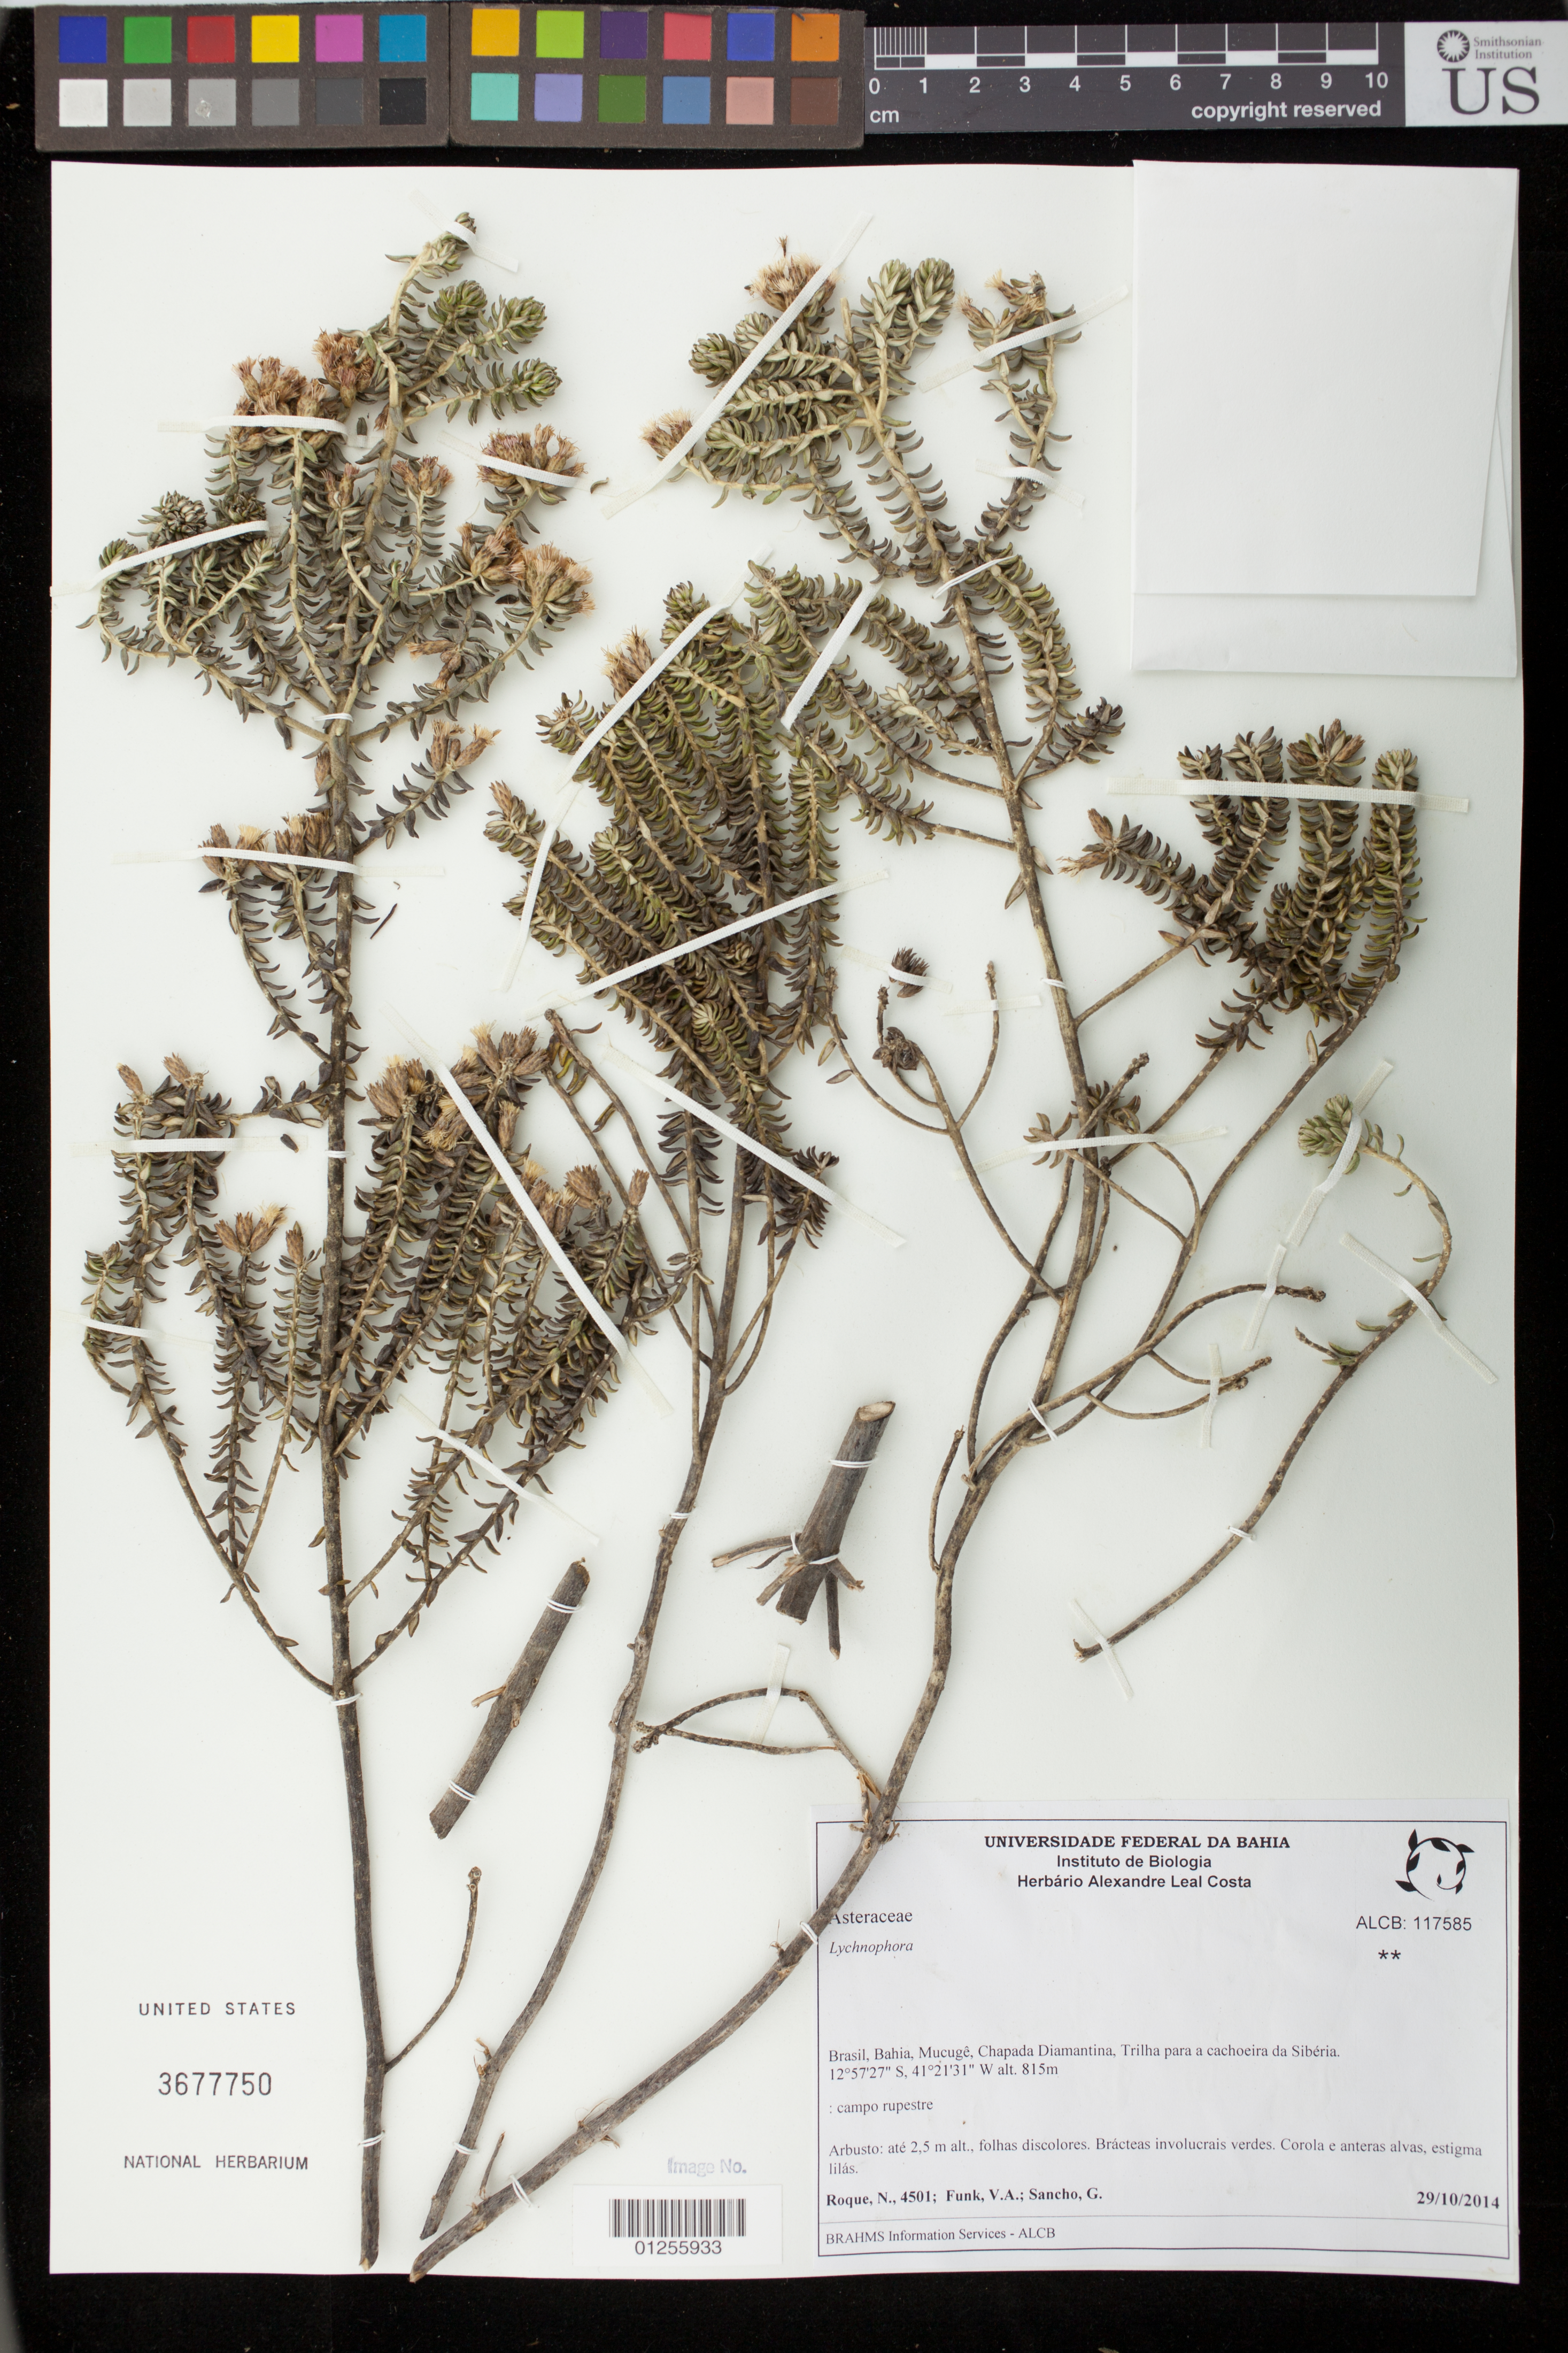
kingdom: Plantae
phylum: Tracheophyta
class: Magnoliopsida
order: Asterales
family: Asteraceae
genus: Lychnophora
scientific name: Lychnophora sp.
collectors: V. Funk & G. Sancho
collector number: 4501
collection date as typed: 29 October 2014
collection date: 2014-10-29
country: Brazil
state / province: Bahia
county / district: Mucugê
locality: Chapada Diamantina, Trilha para a cochoeira da Siberia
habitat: Campo repestre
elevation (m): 815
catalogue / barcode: US 3677750